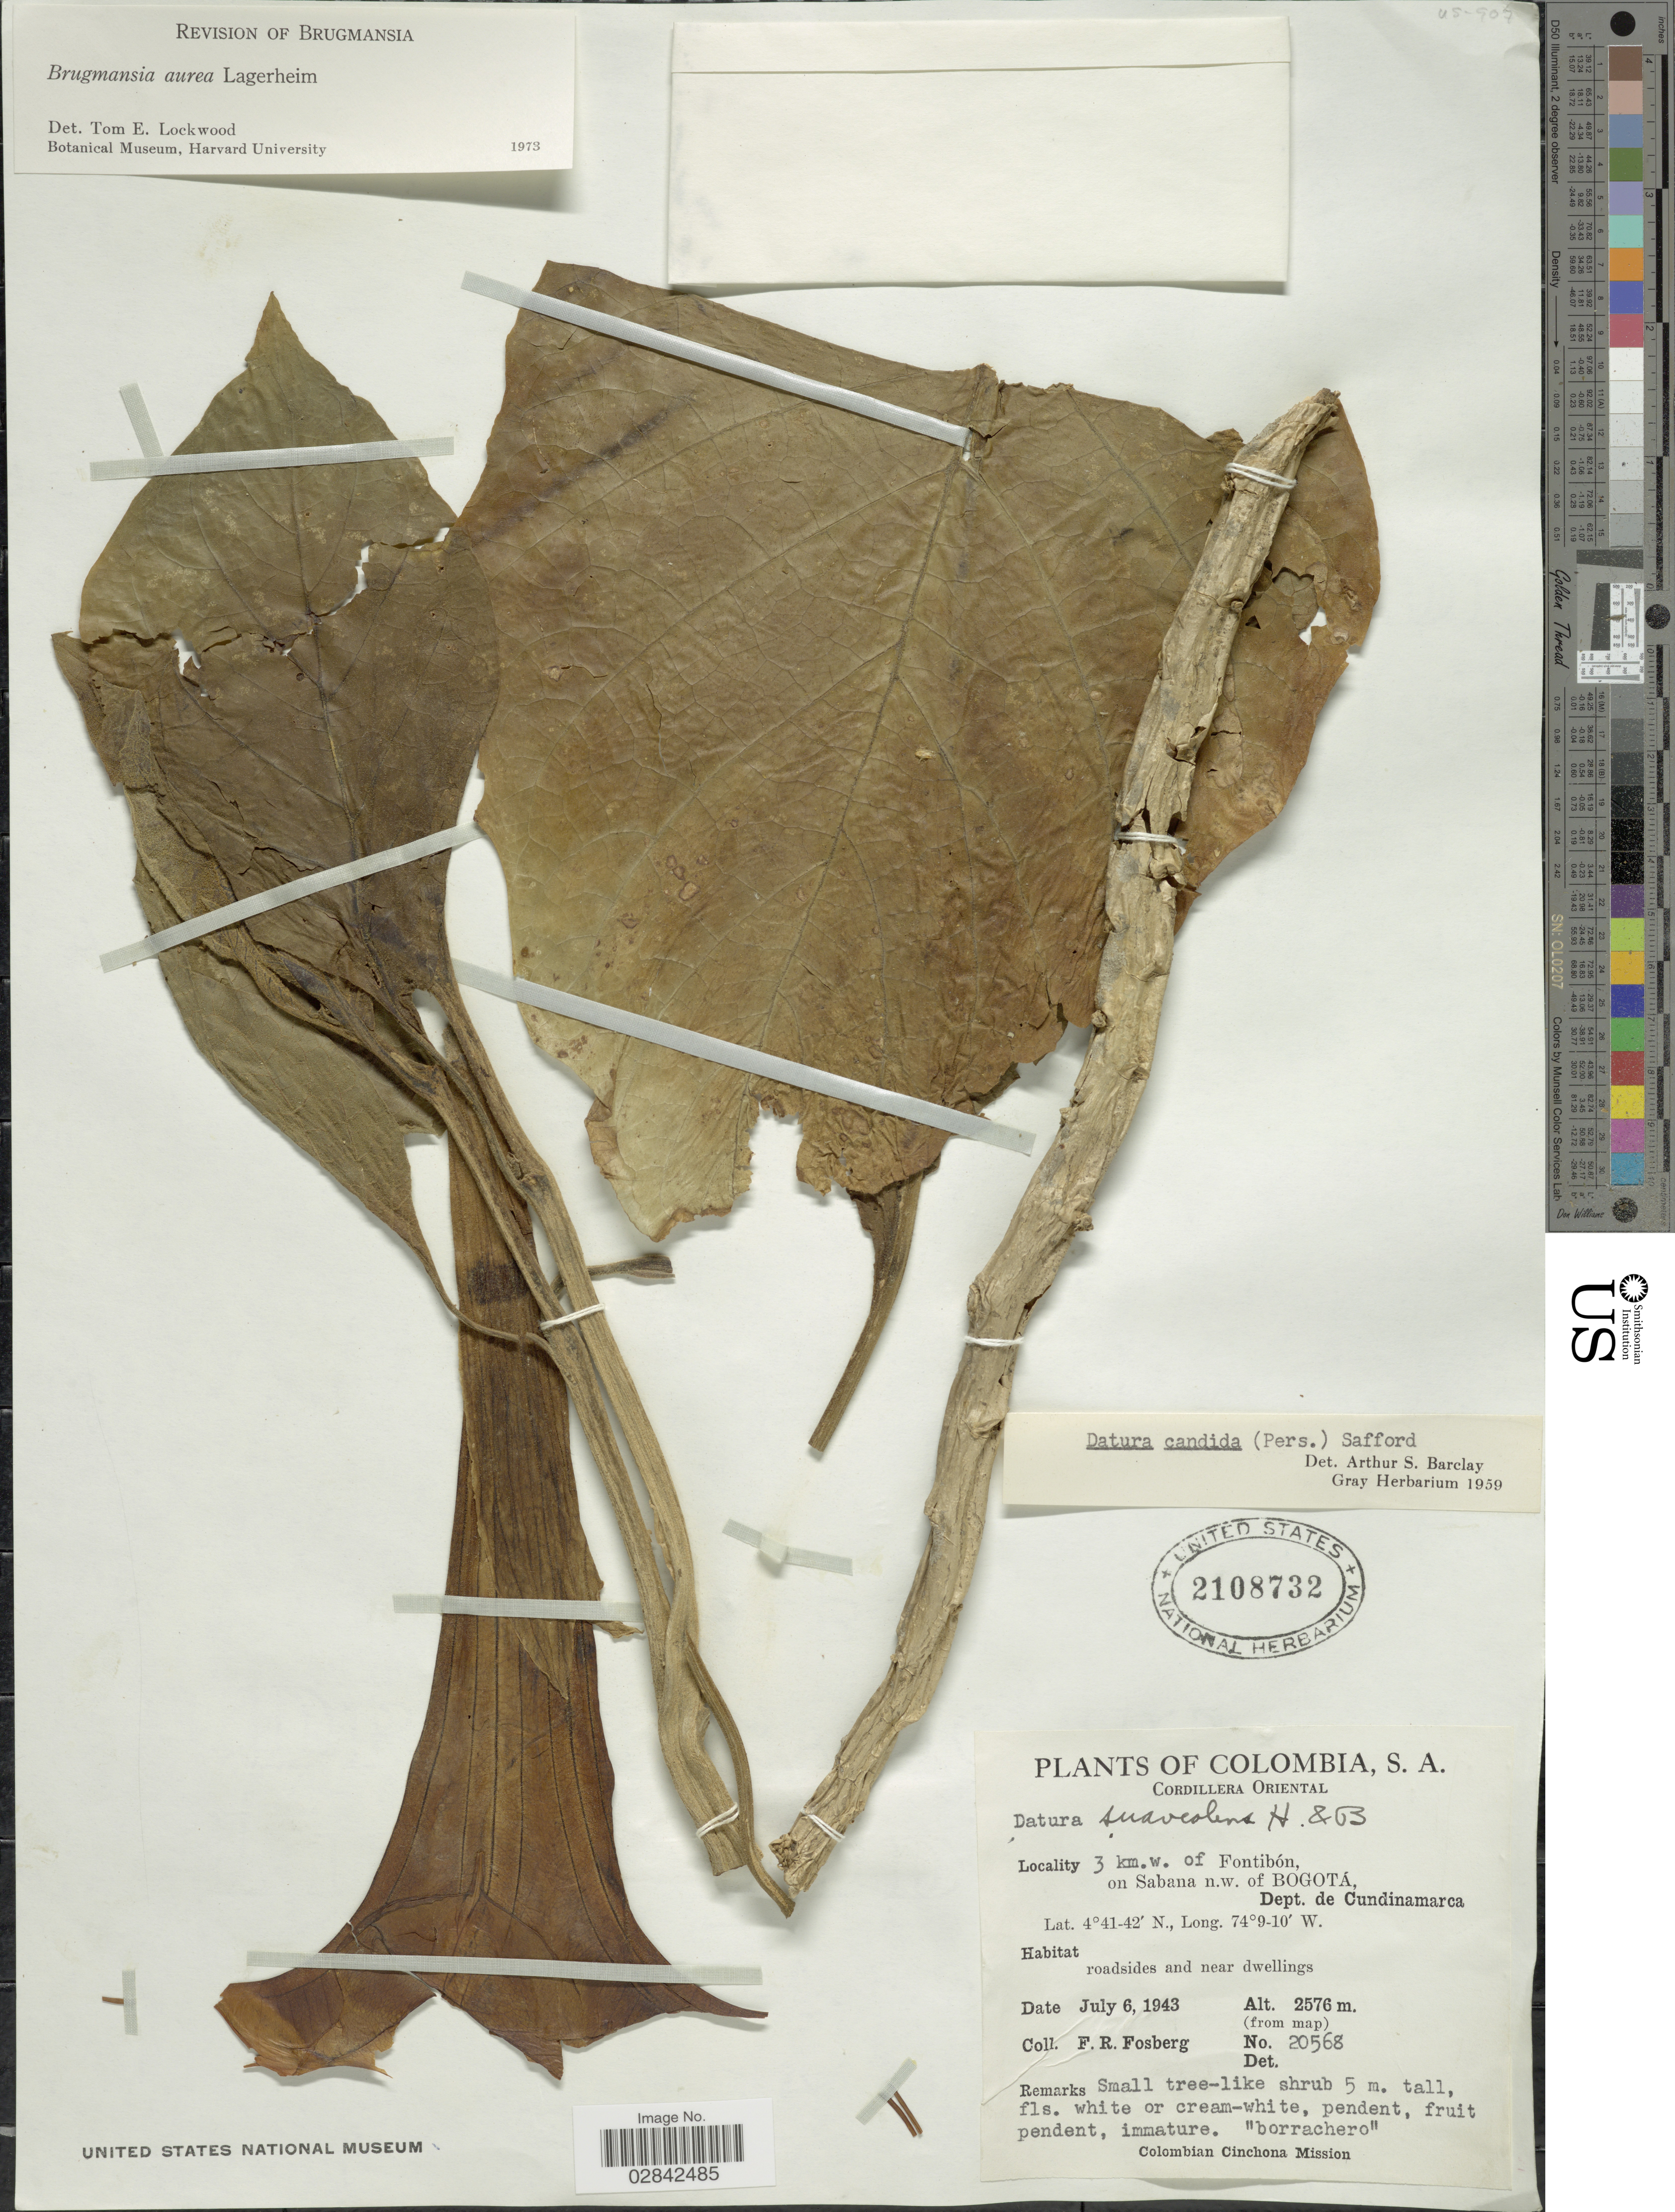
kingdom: Plantae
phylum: Tracheophyta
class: Magnoliopsida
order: Solanales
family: Solanaceae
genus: Brugmansia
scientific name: Brugmansia aurea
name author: Lagerh.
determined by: Lockwood, T. E.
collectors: F. R. Fosberg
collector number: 20568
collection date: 1943-07-06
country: Colombia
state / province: Cundinamarca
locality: Cordillera Oriental, 3 km. w. of Fontibón, on Sabana n.w. of Bogotá, Dept. de Cundinamarca.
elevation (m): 2576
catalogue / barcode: US 2108732